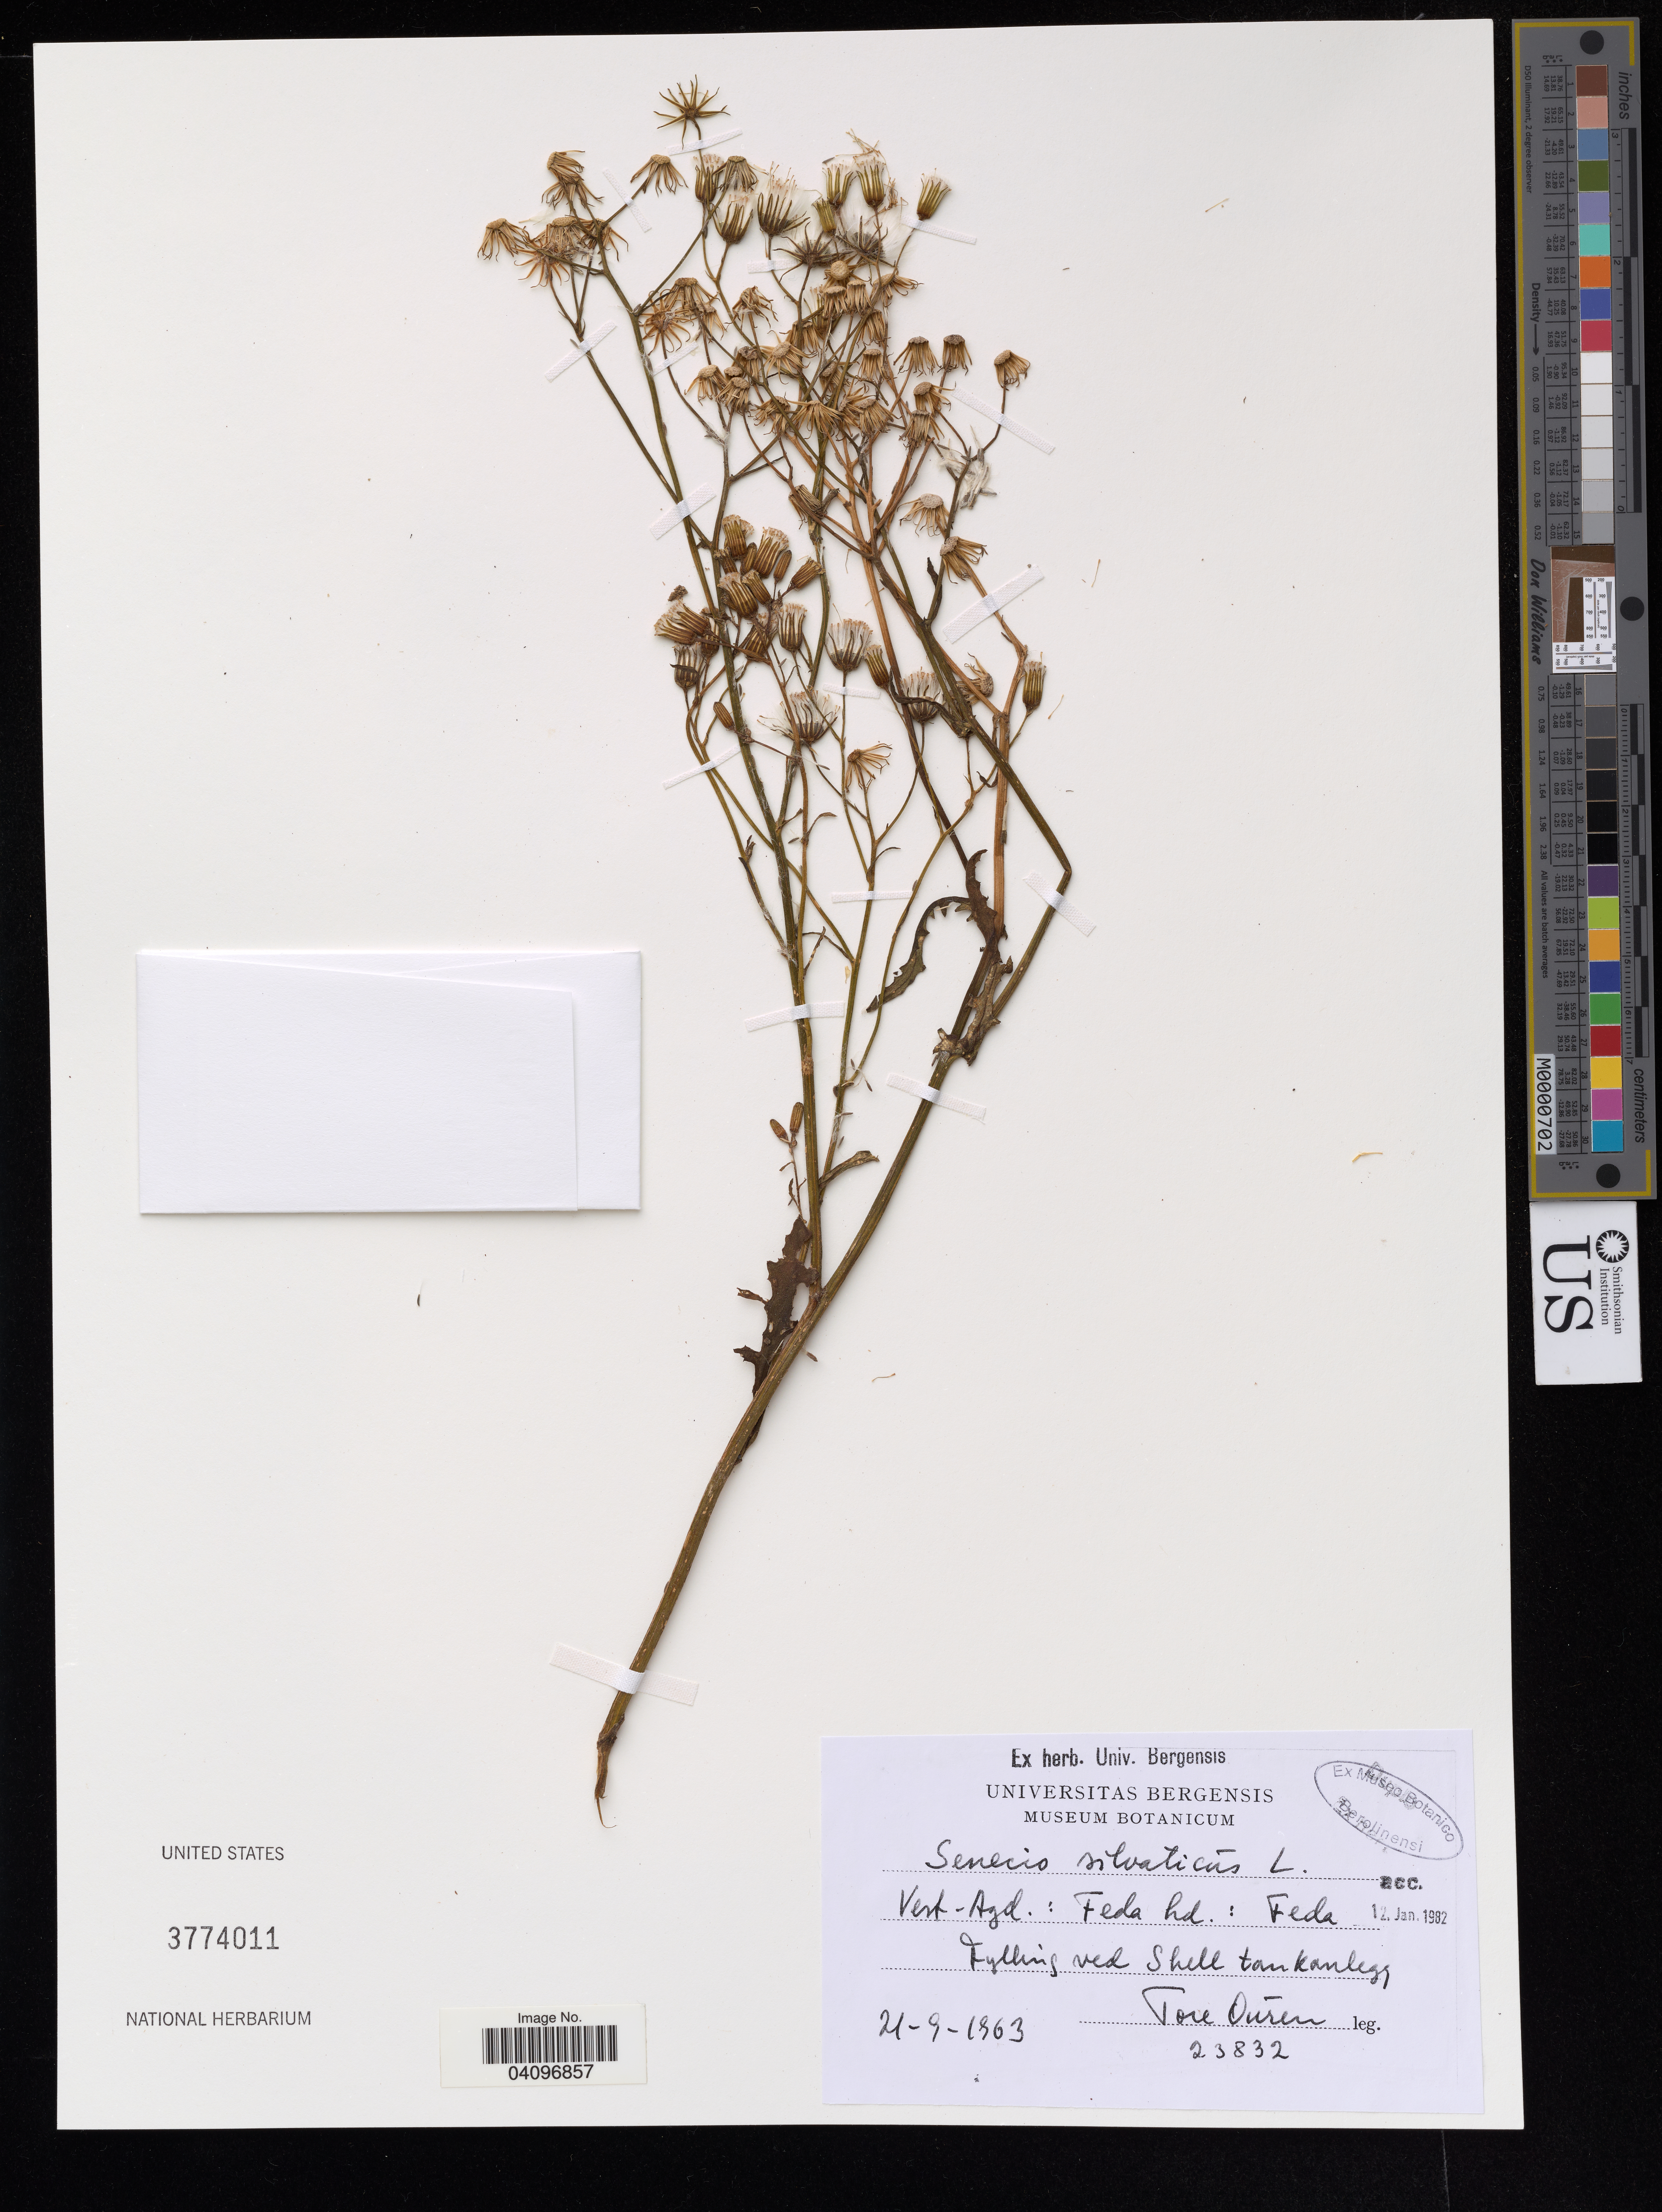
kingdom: Plantae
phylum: Tracheophyta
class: Magnoliopsida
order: Asterales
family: Asteraceae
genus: Senecio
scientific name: Senecio sylvaticus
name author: L.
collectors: T. Ouren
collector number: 23832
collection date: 1963-09-21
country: Norway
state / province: Vest-Agder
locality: Vest-Agd.: Feda Ld.: Feda.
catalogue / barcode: US 3774011